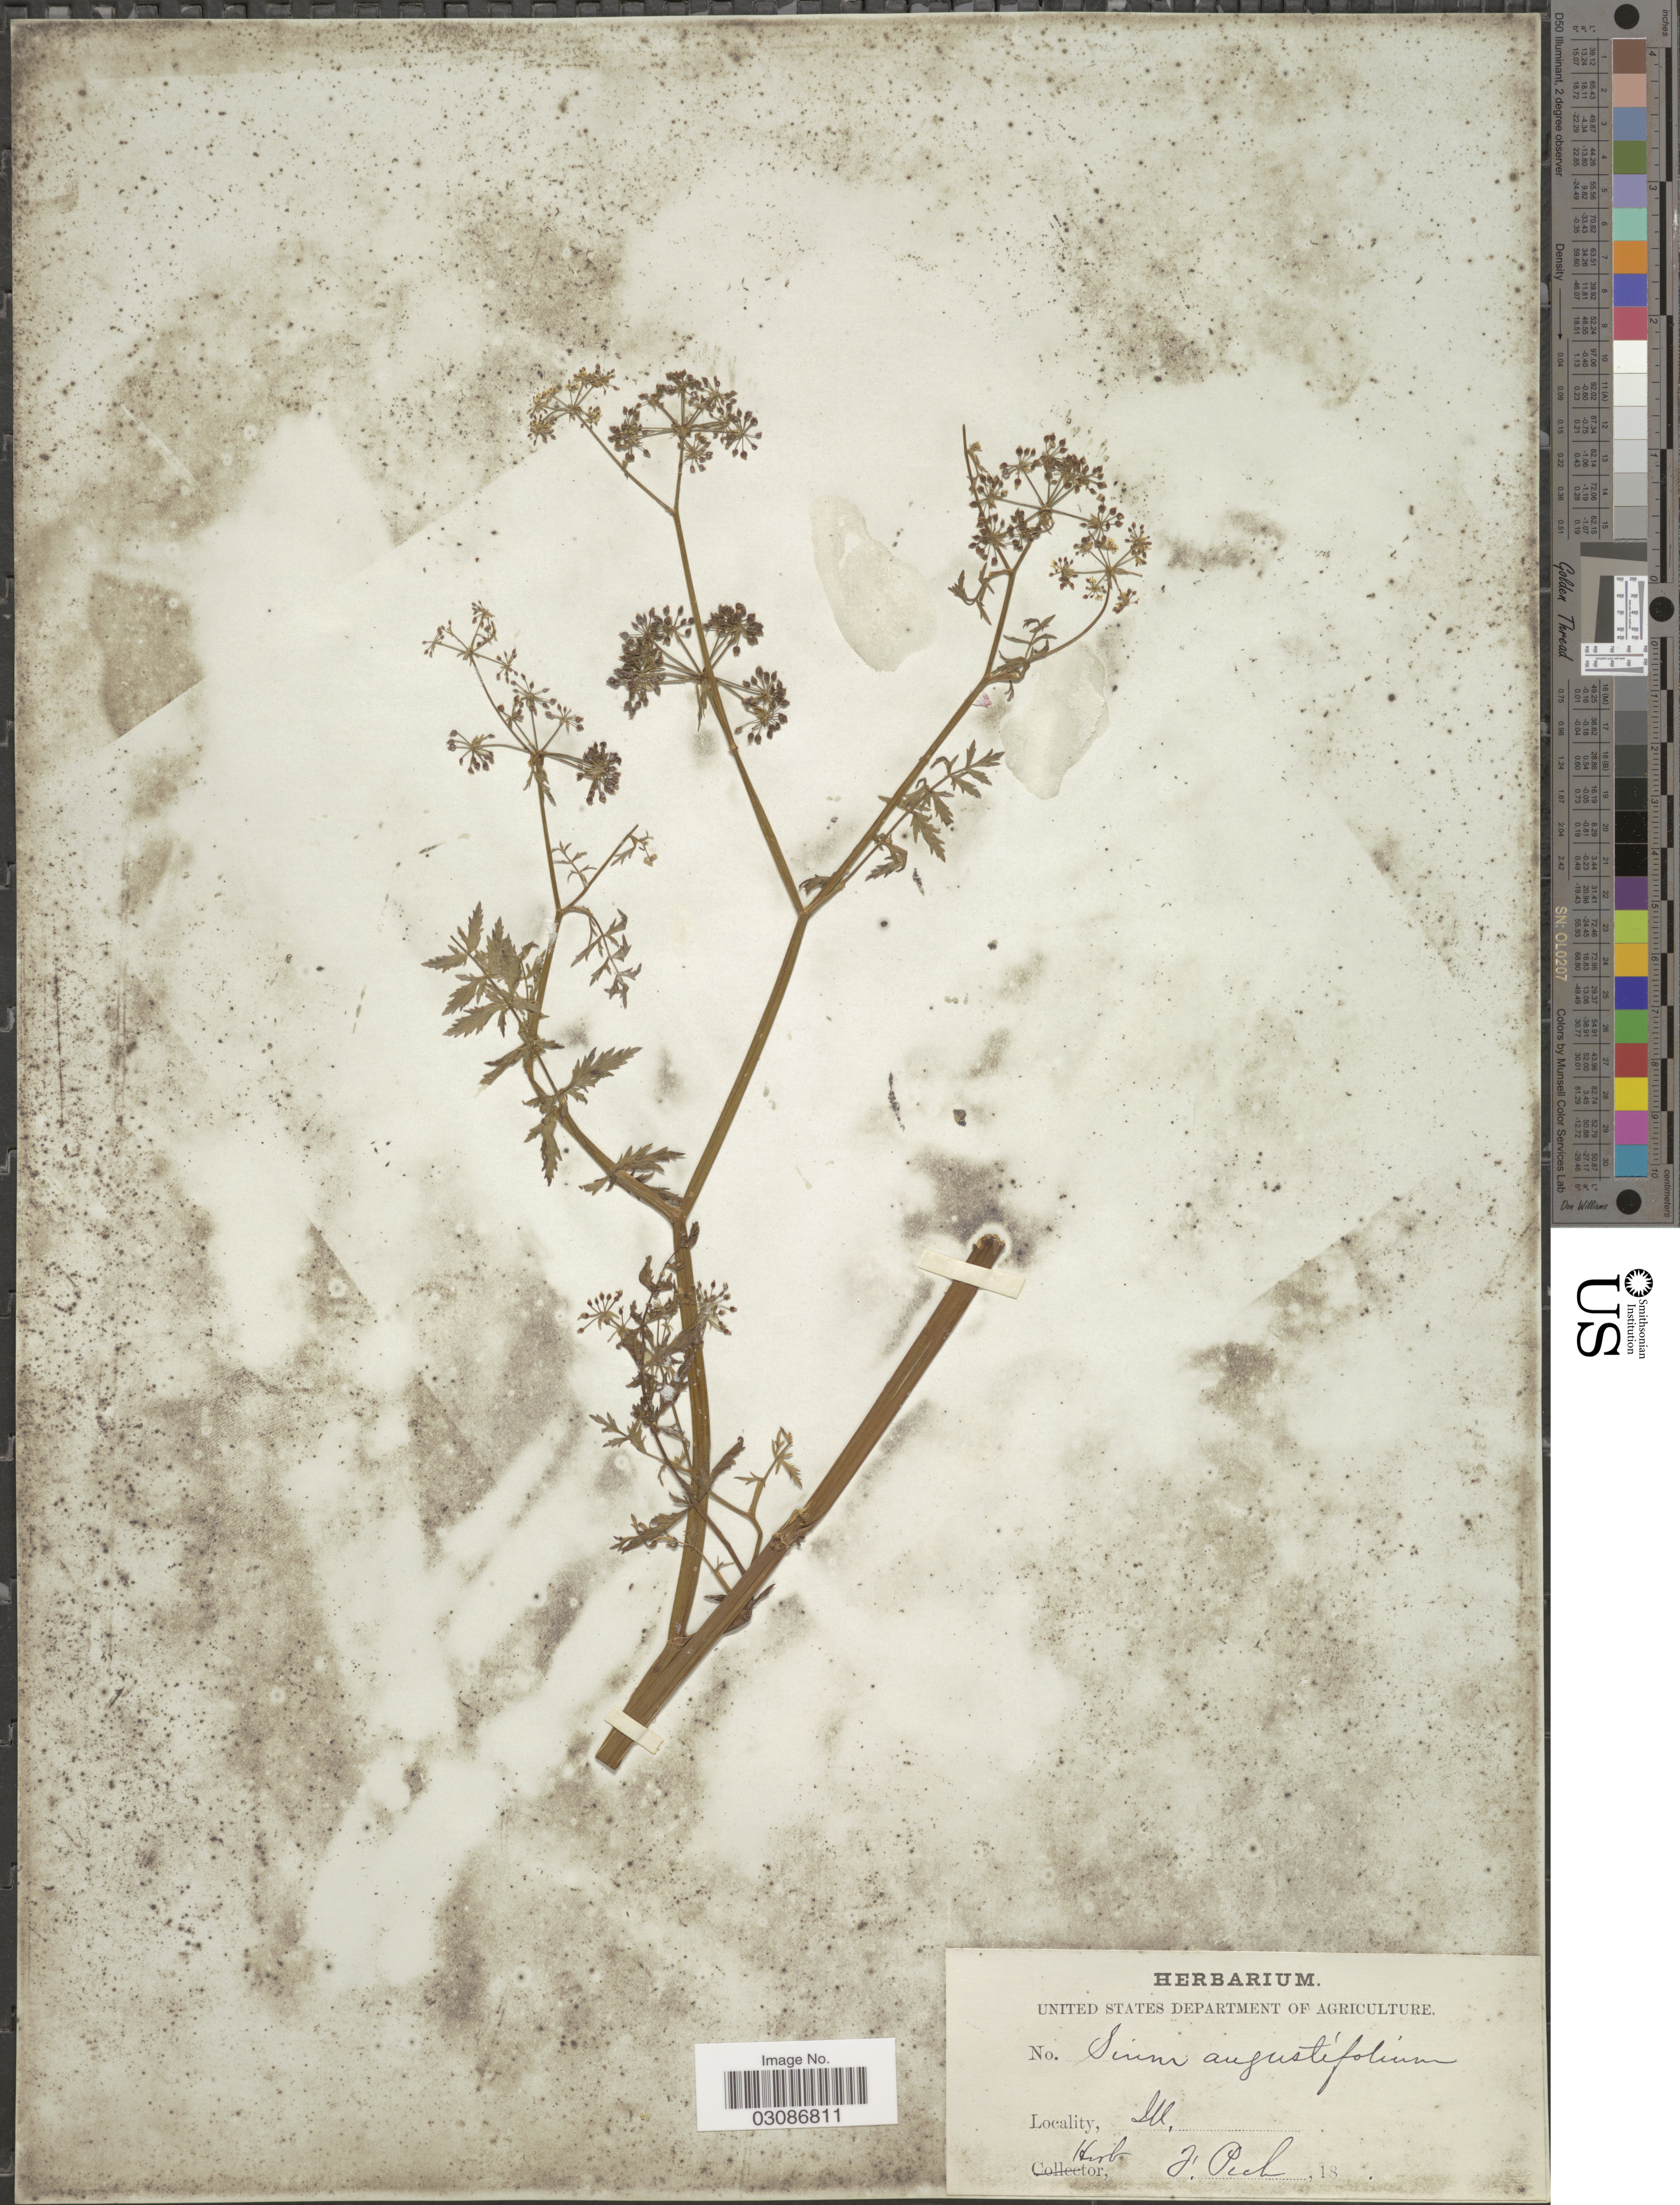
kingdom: Plantae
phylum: Tracheophyta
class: Magnoliopsida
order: Apiales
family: Apiaceae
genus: Berula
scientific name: Berula erecta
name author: (Huds.) Coville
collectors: Ex herb. H. Pich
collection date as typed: Transcribed d/m/y: //18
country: United States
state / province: Illinois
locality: Ill.